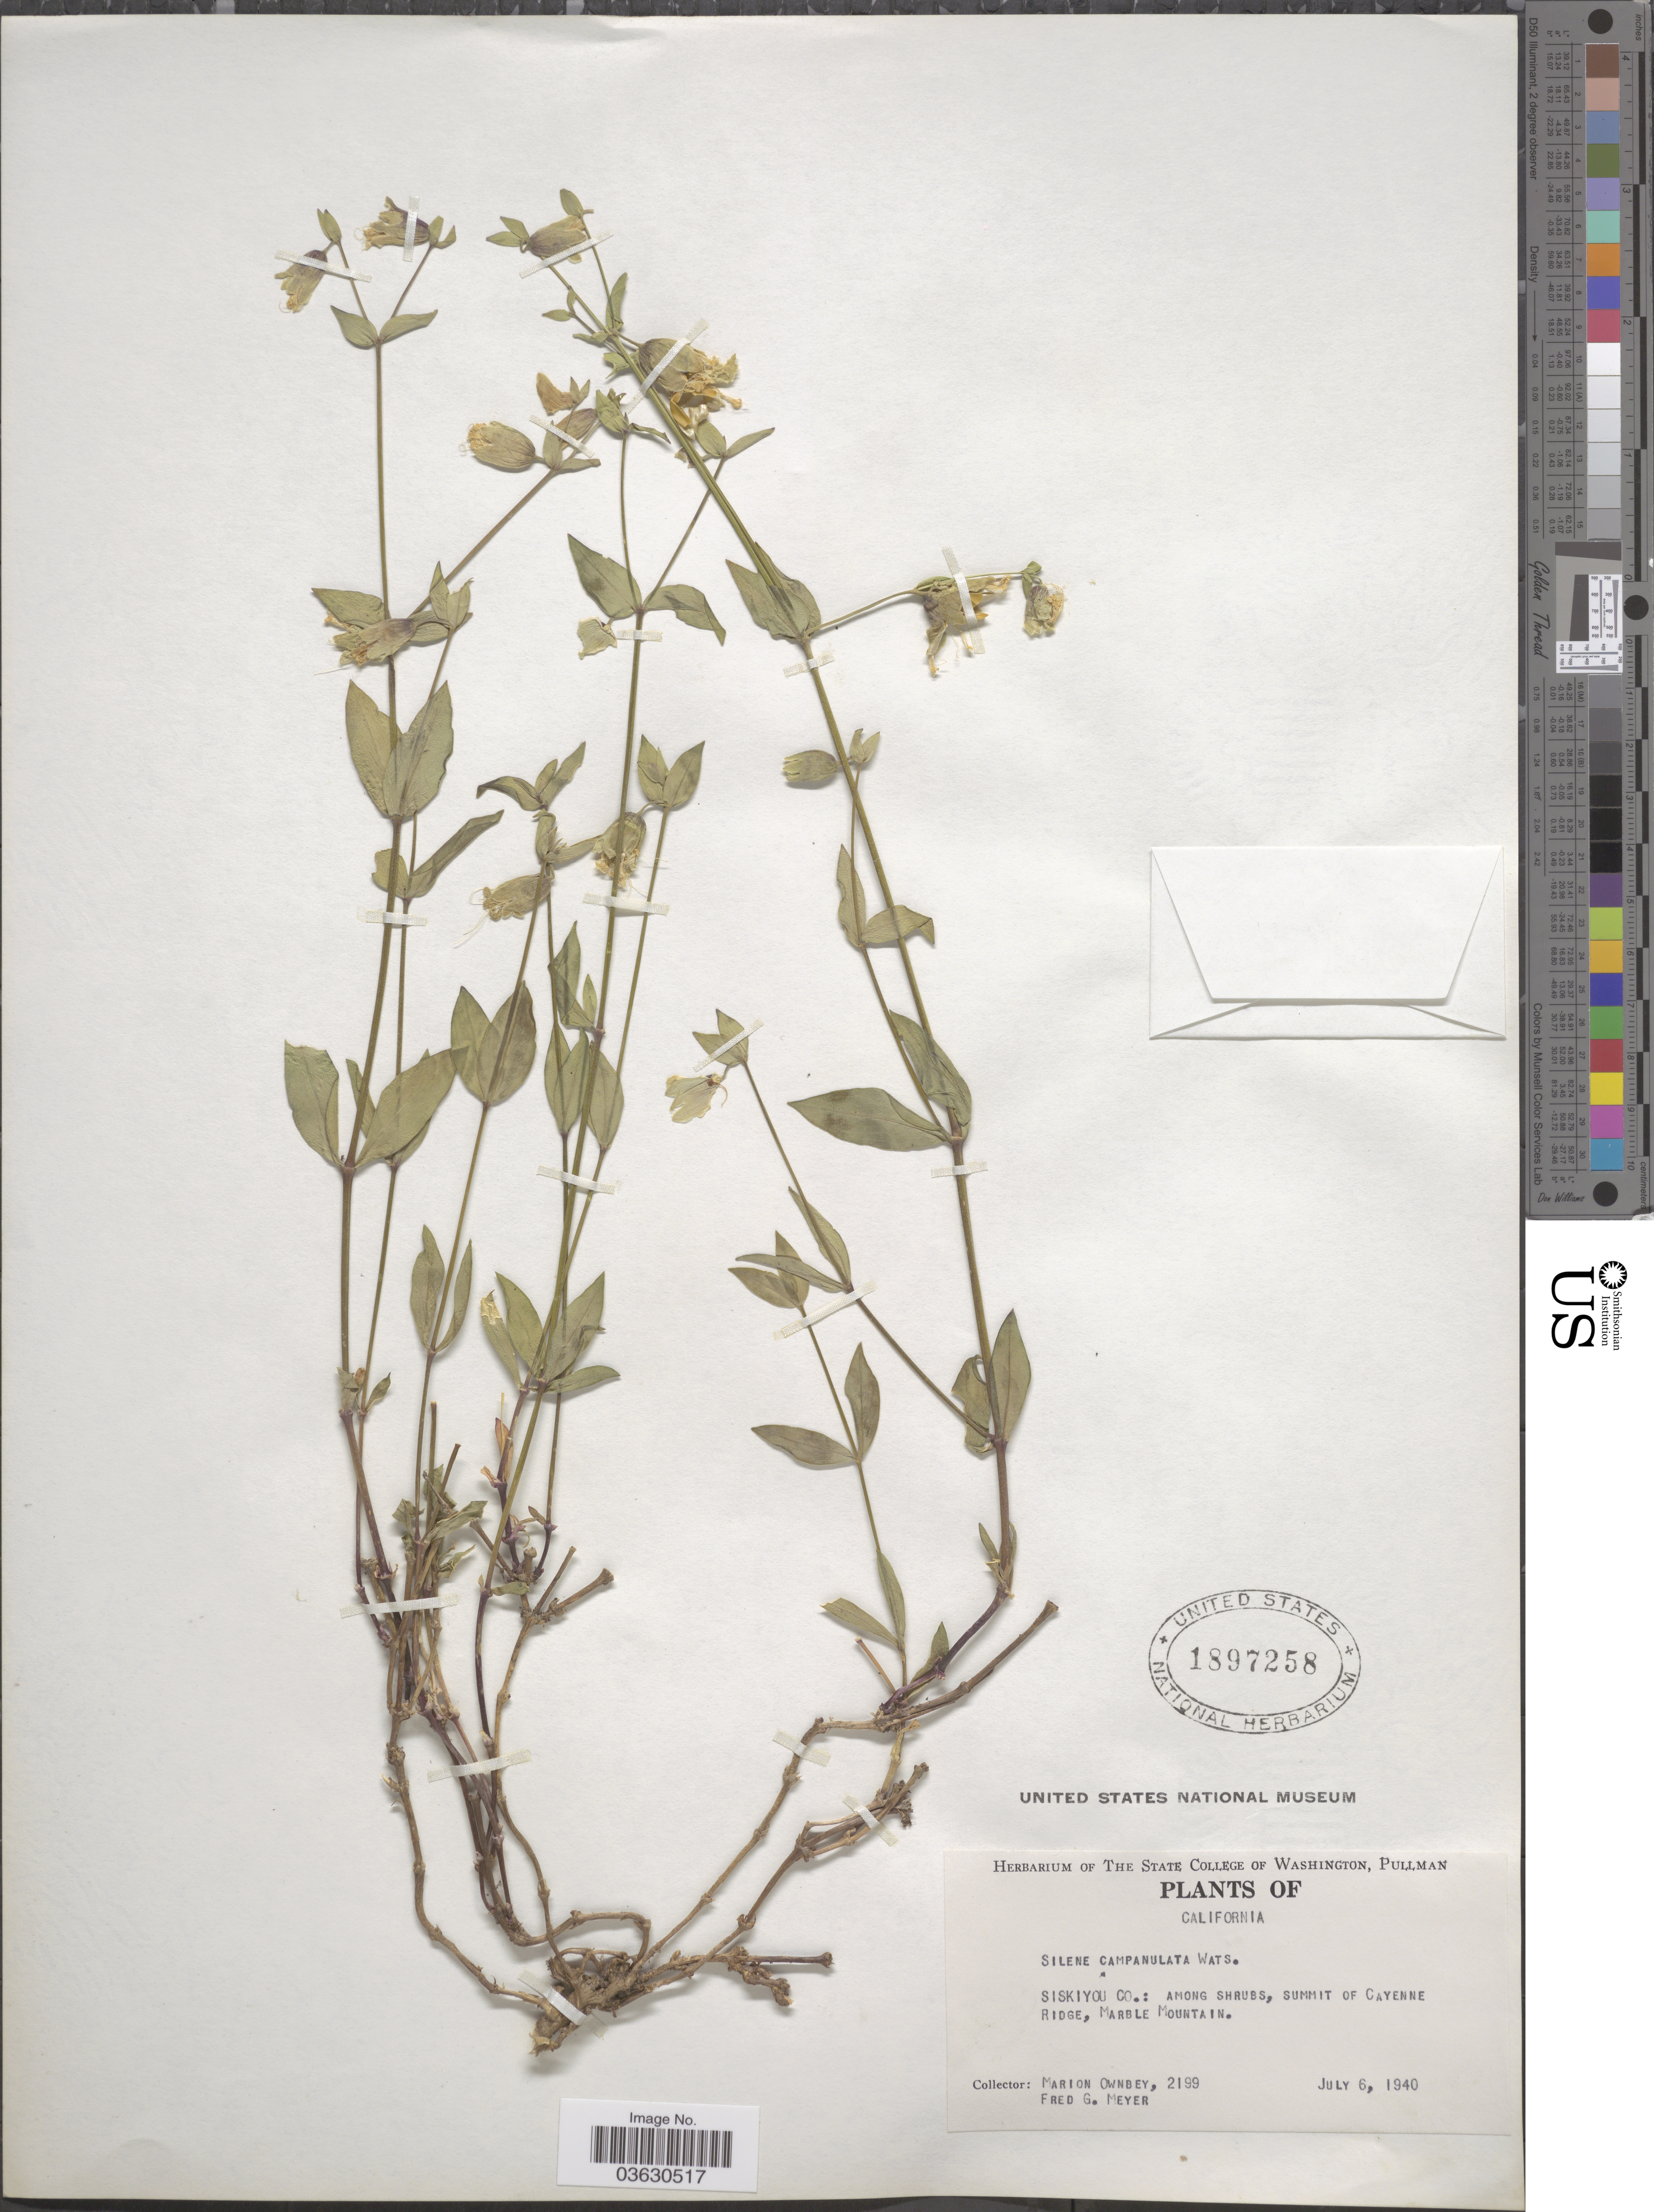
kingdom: Plantae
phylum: Tracheophyta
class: Magnoliopsida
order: Caryophyllales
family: Caryophyllaceae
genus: Silene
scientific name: Silene campanulata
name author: S. Watson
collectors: M. Ownbey & F. G. Meyer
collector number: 2199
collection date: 1940-07-06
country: United States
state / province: California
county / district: Siskiyou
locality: Siskiyou Co.: Among shrubs, summit of Cayenne Ridge, Marble Mountain.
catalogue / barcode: US 1897258